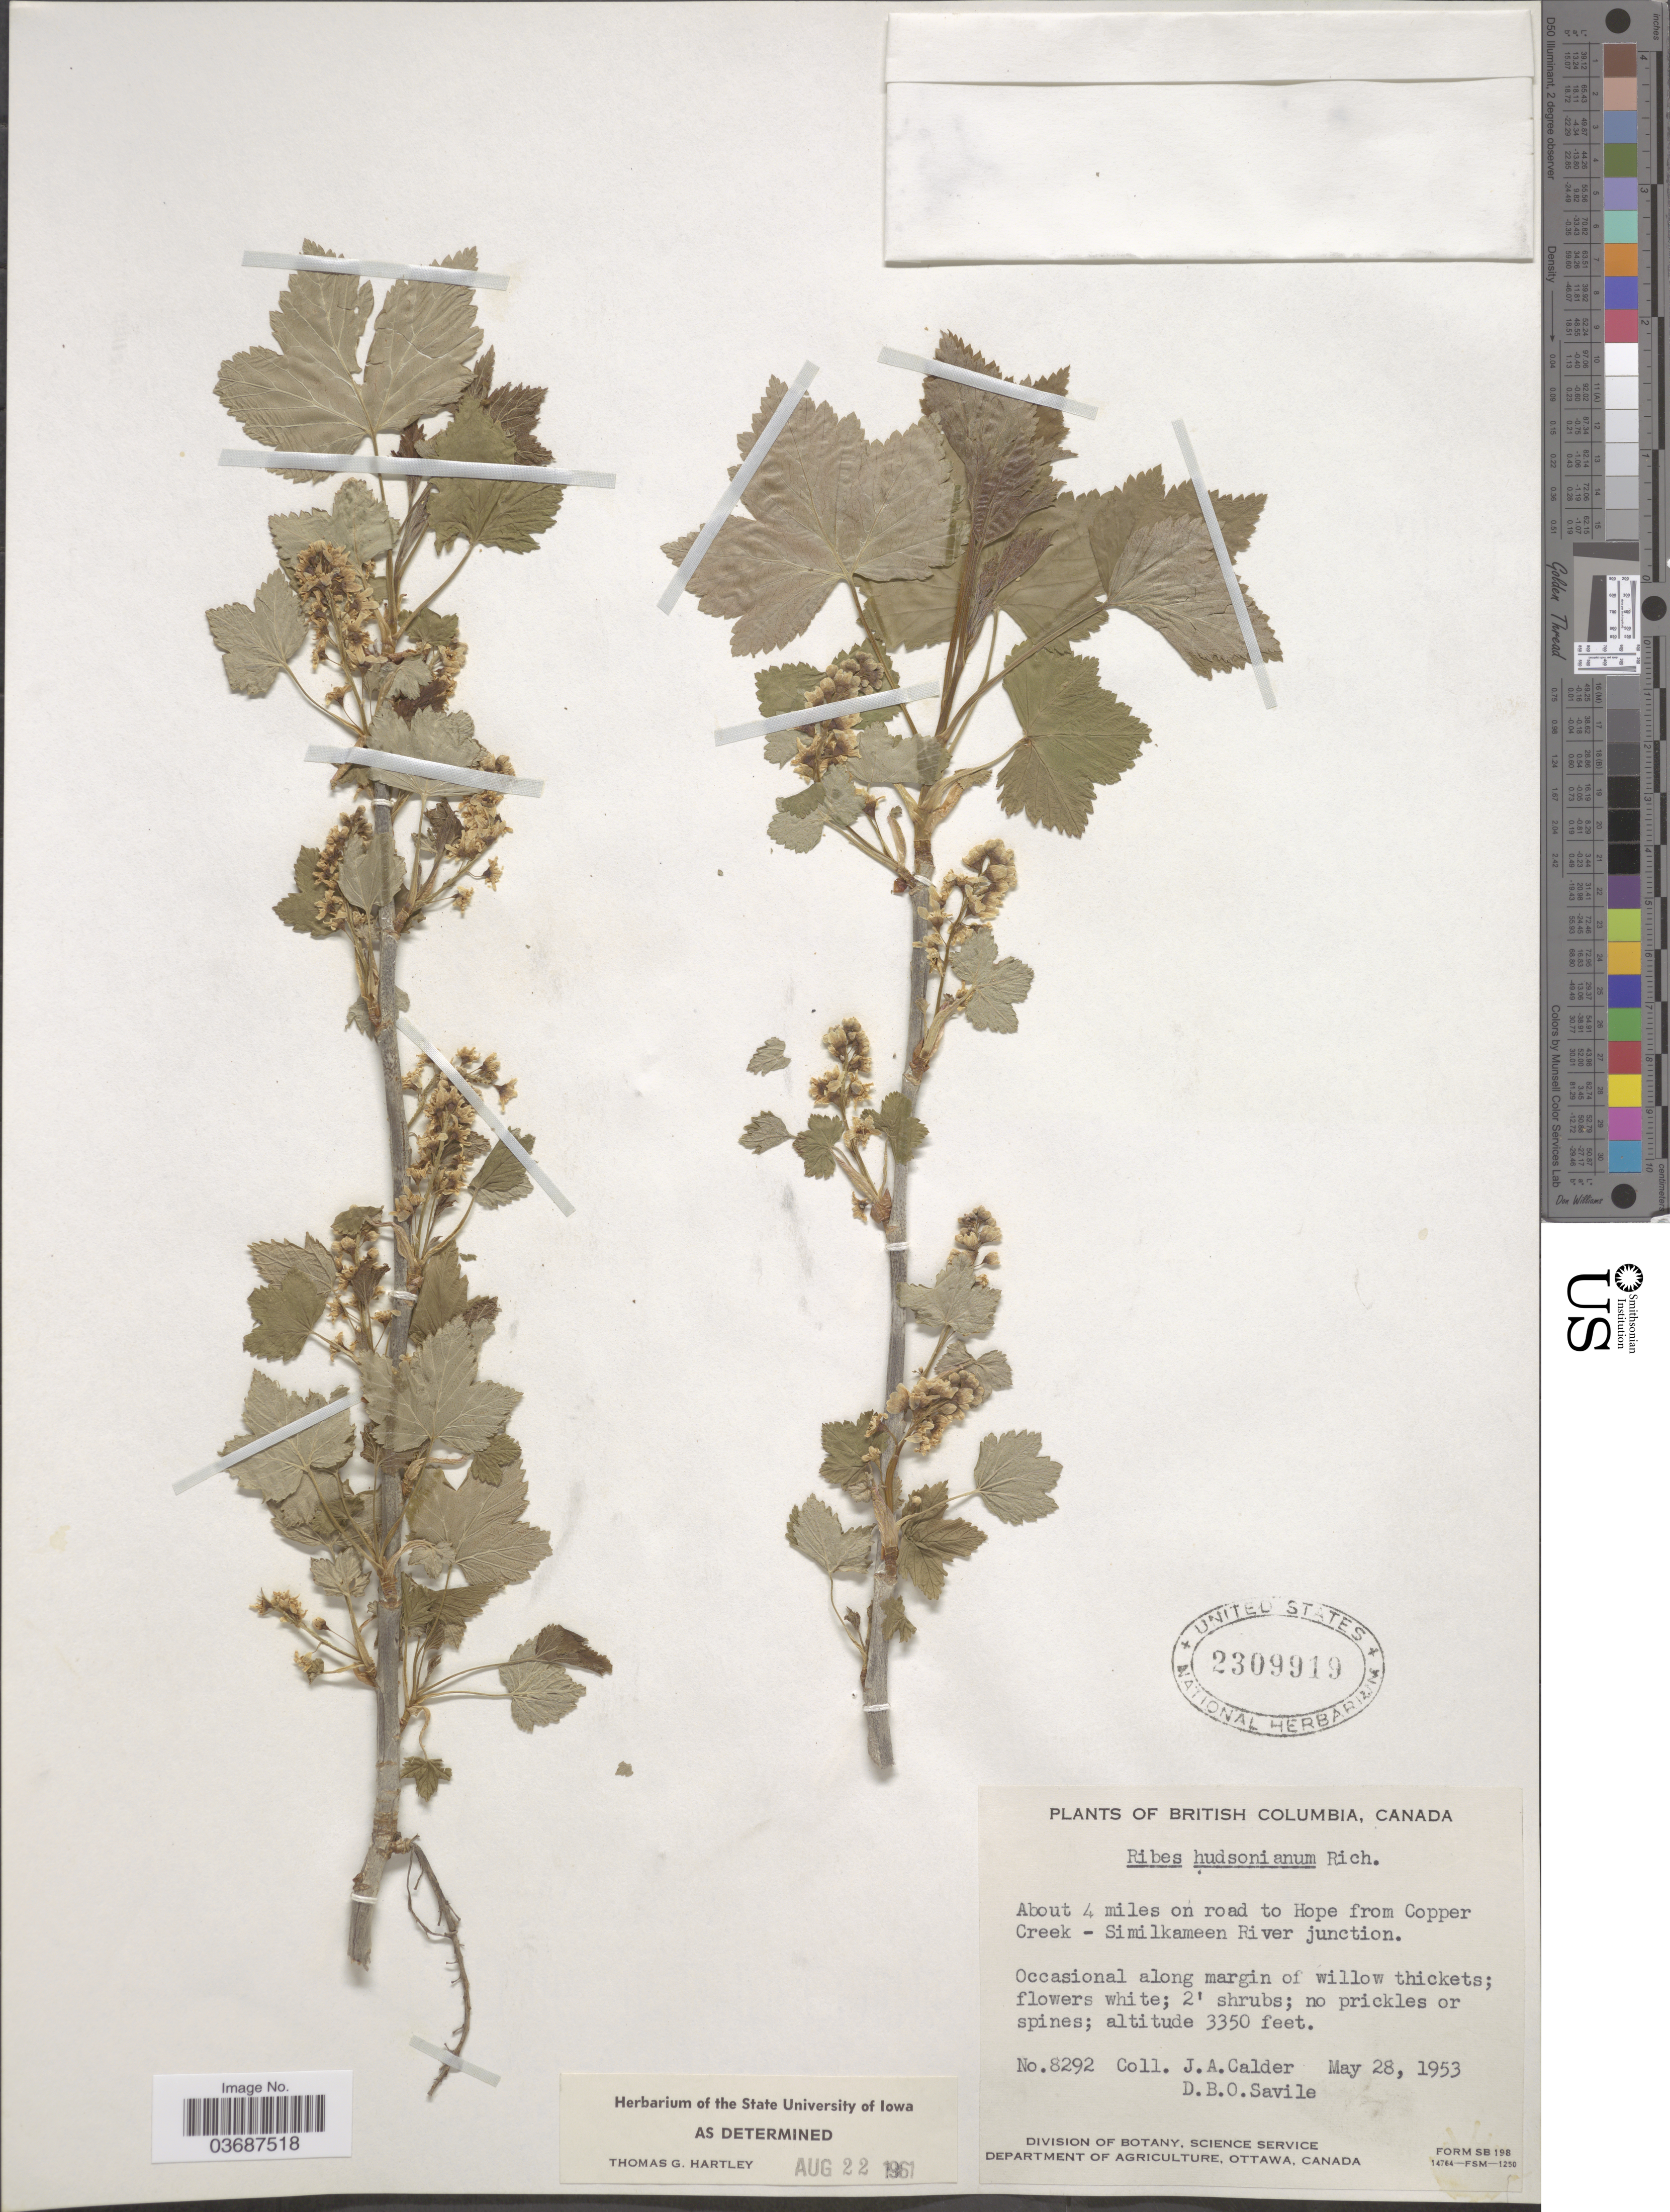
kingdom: Plantae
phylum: Tracheophyta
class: Magnoliopsida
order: Saxifragales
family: Grossulariaceae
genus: Ribes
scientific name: Ribes hudsonianum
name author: Richardson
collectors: J. A. Calder & D. Savile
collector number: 8292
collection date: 1953-05-28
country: Canada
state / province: British Columbia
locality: About 4 miles on road to Hope from Copper Creek - Similkameen River junction. Along margin of willow thickets.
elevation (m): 1021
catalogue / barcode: US 2309919